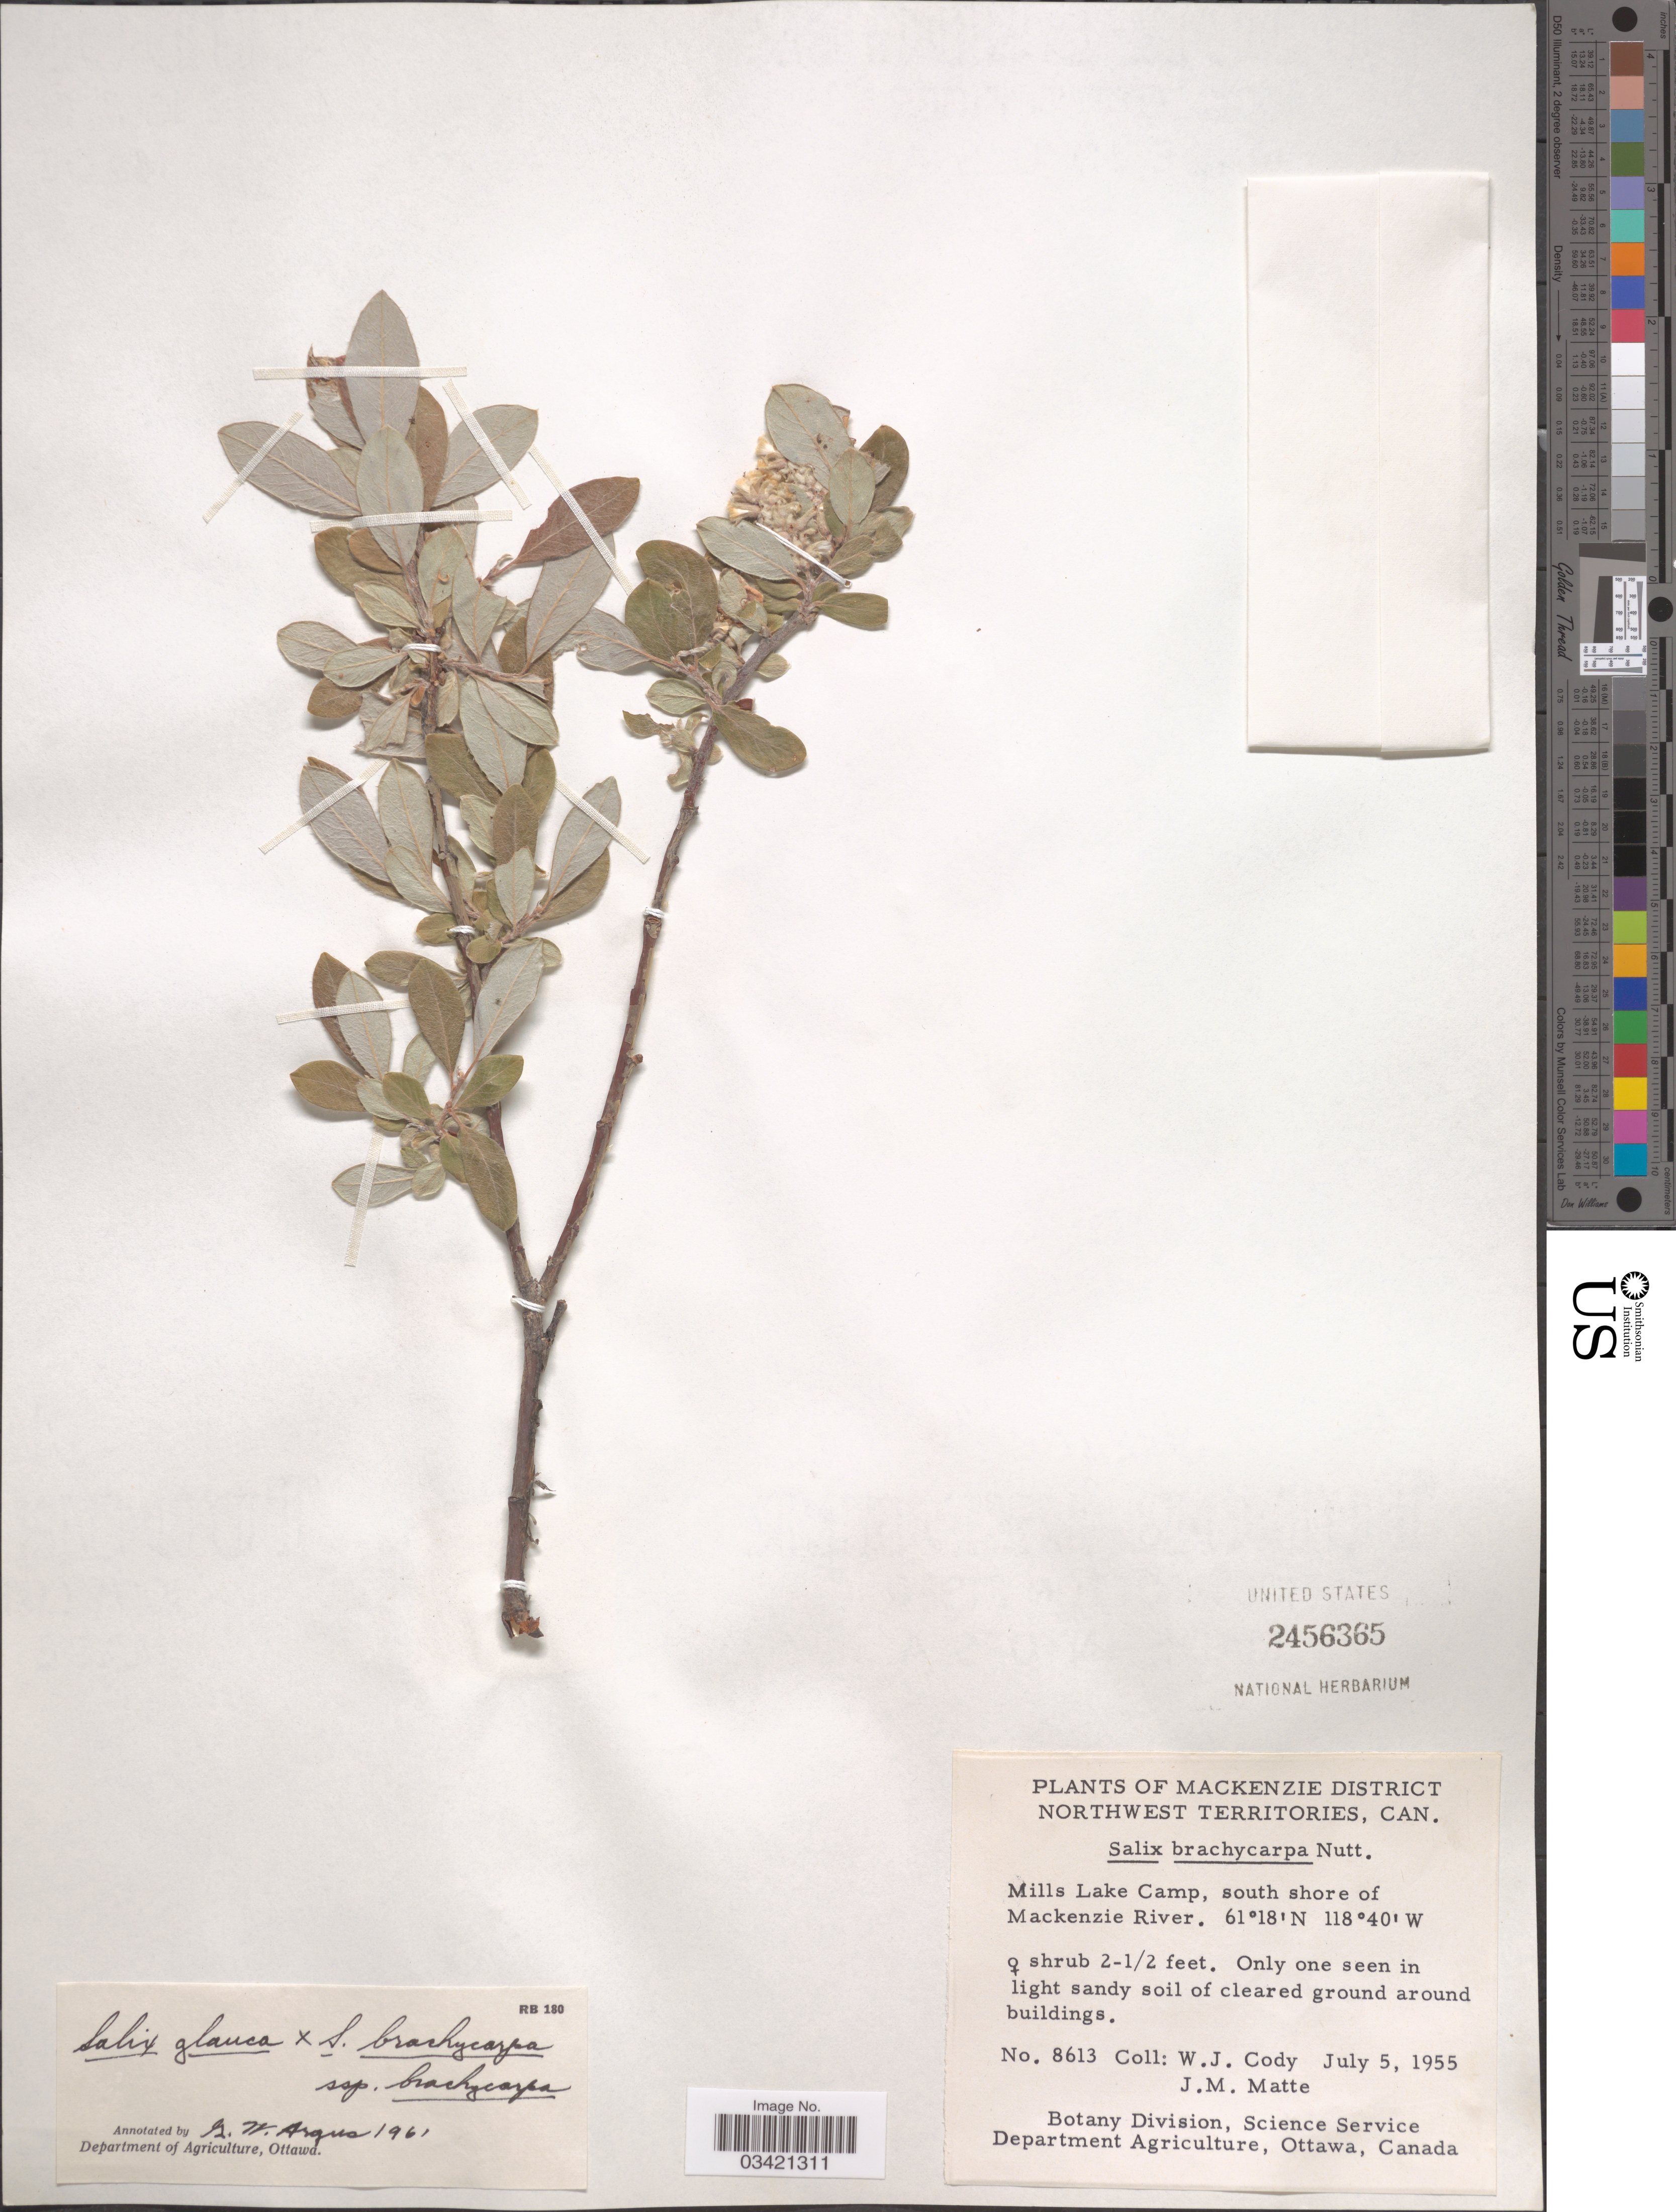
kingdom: Plantae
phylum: Tracheophyta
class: Magnoliopsida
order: Malpighiales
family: Salicaceae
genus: Salix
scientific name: Salix glauca x S. brachycarpa Nutt. subsp. brachycarpa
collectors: W. Cody & J. Matte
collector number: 8613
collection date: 1955-07-05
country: Canada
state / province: Northwest Territories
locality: Mackenzie District. Mills Lake Camp, south shore of Mackenzie River.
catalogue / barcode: US 2456365